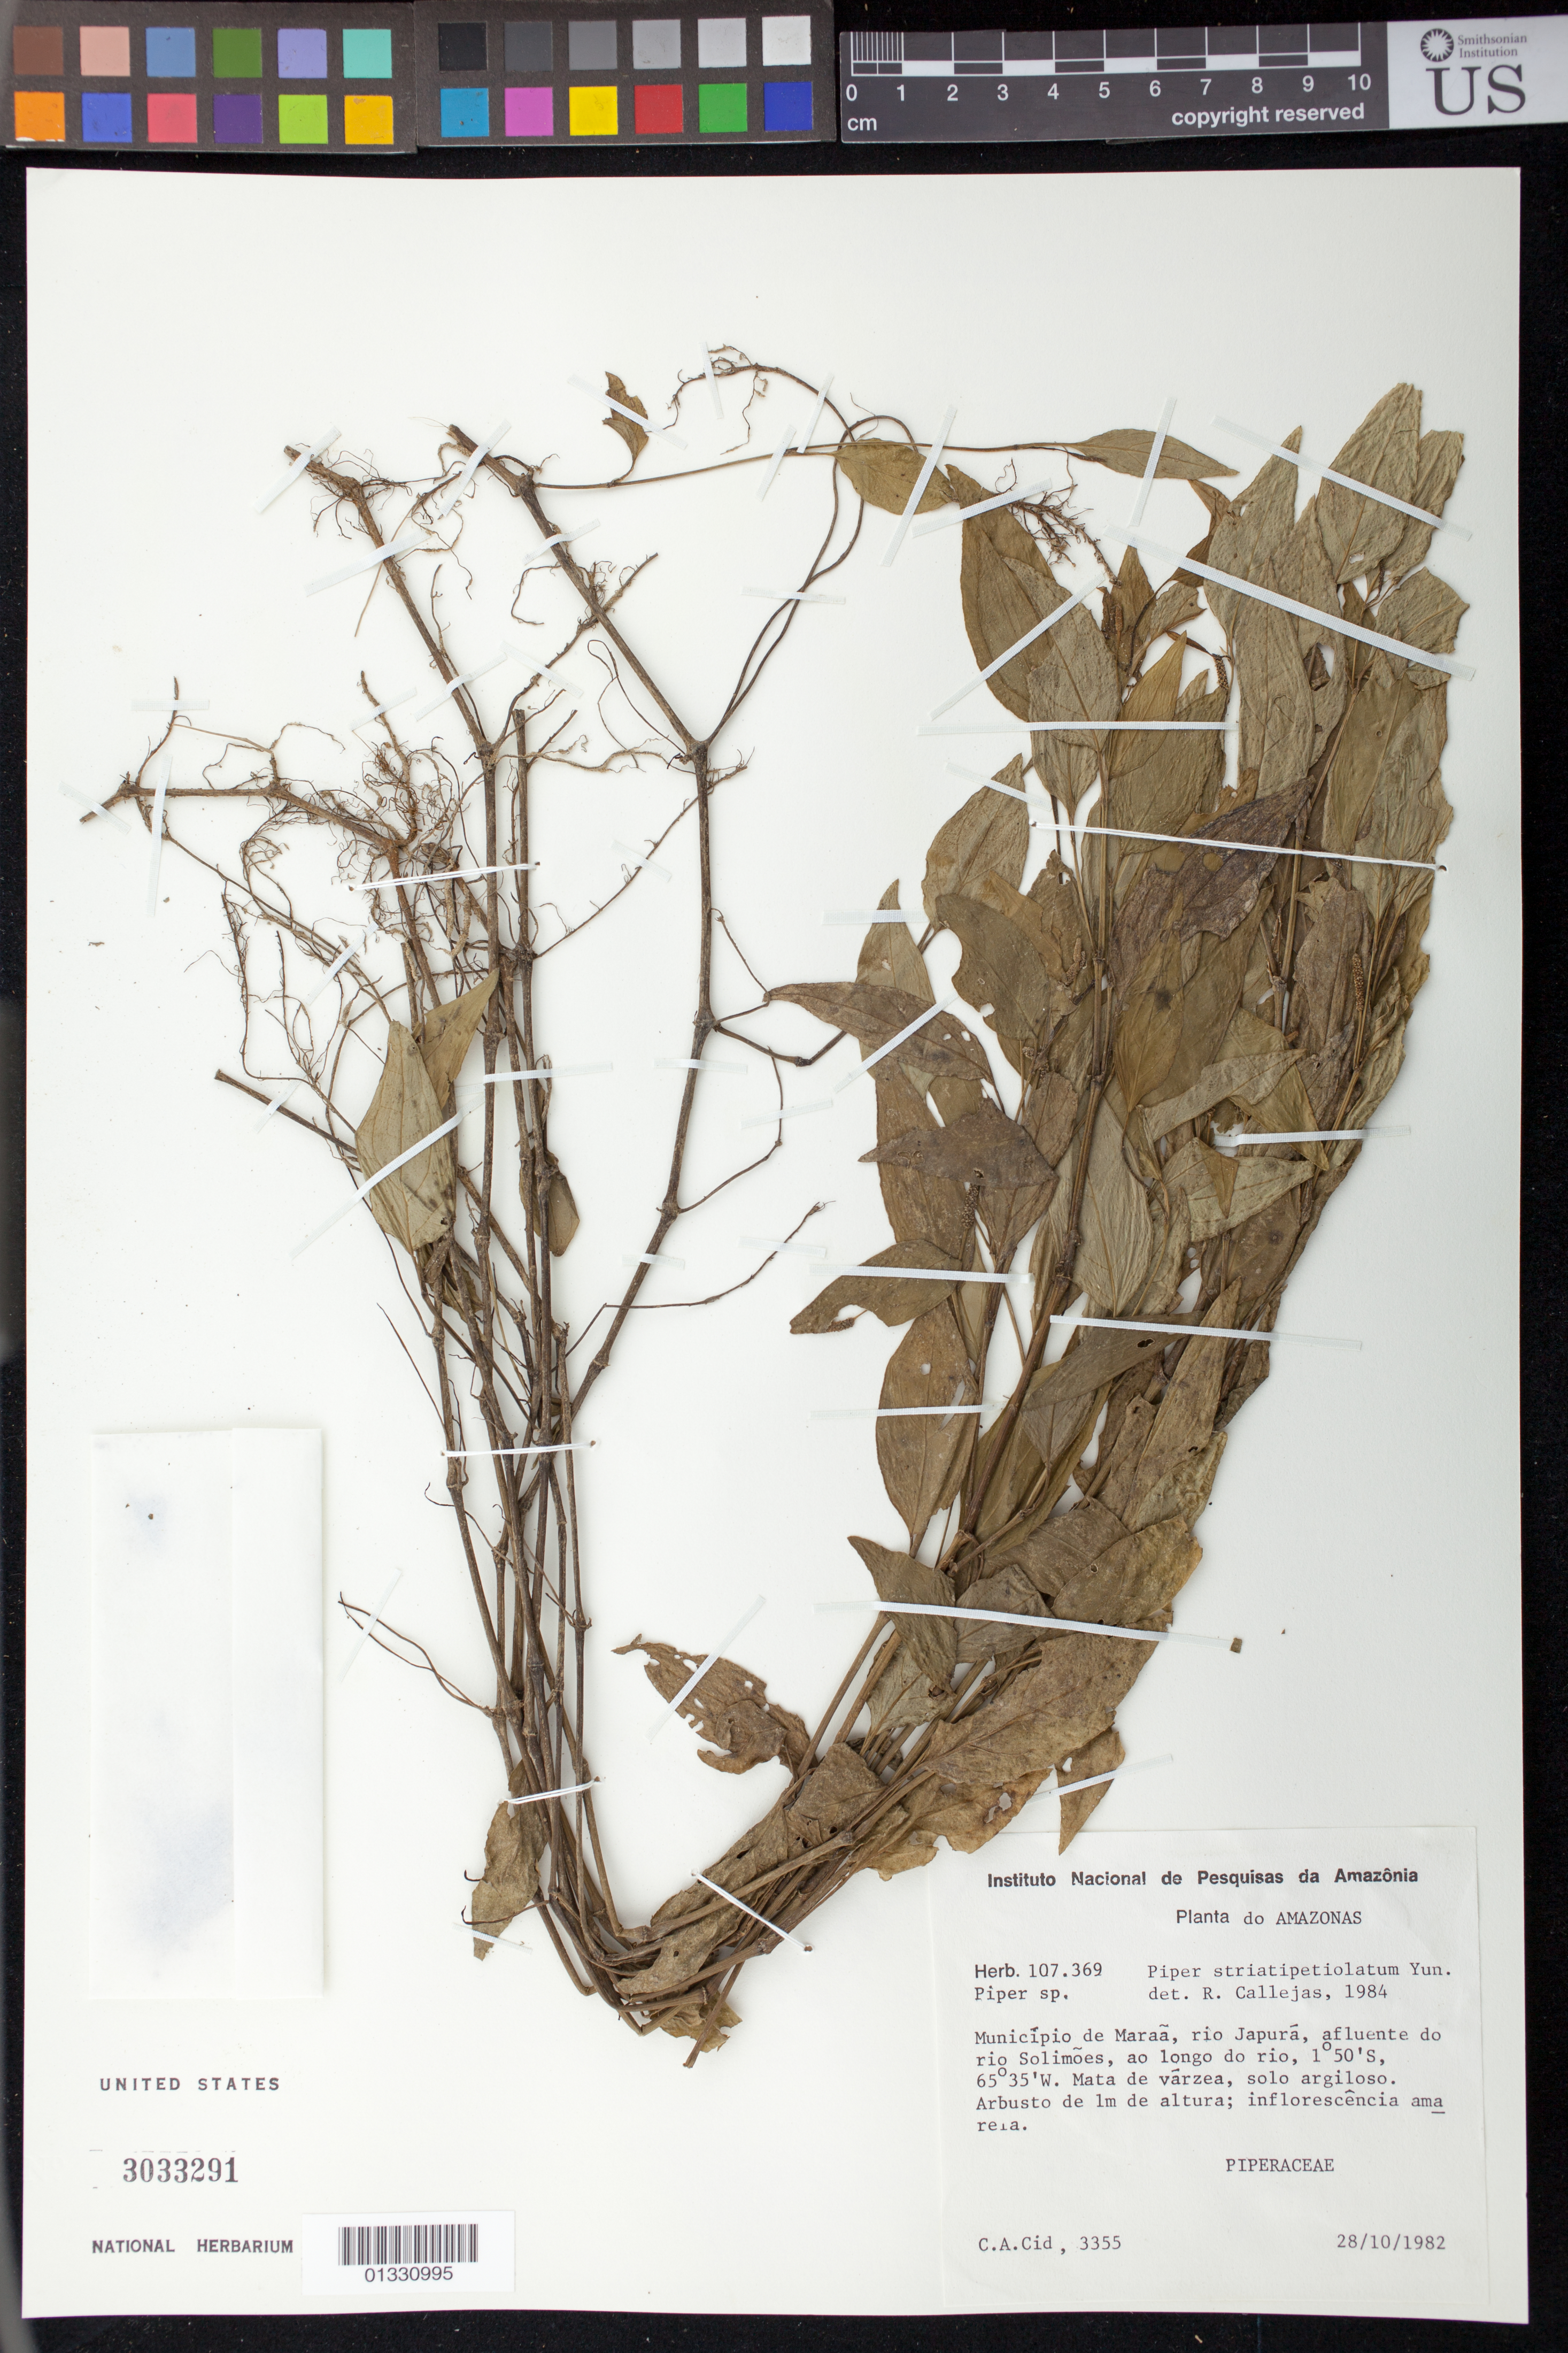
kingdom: Plantae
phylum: Tracheophyta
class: Magnoliopsida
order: Piperales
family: Piperaceae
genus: Piper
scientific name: Piper striatipetiolum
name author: Yunck.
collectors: C. A. Cid Ferreira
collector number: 3355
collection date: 1982-10-28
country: Brazil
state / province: Amazonas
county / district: Maraã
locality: Rio Japurá, afluente do Rio Solimões, ao longo do Rio.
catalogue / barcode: US 3033291